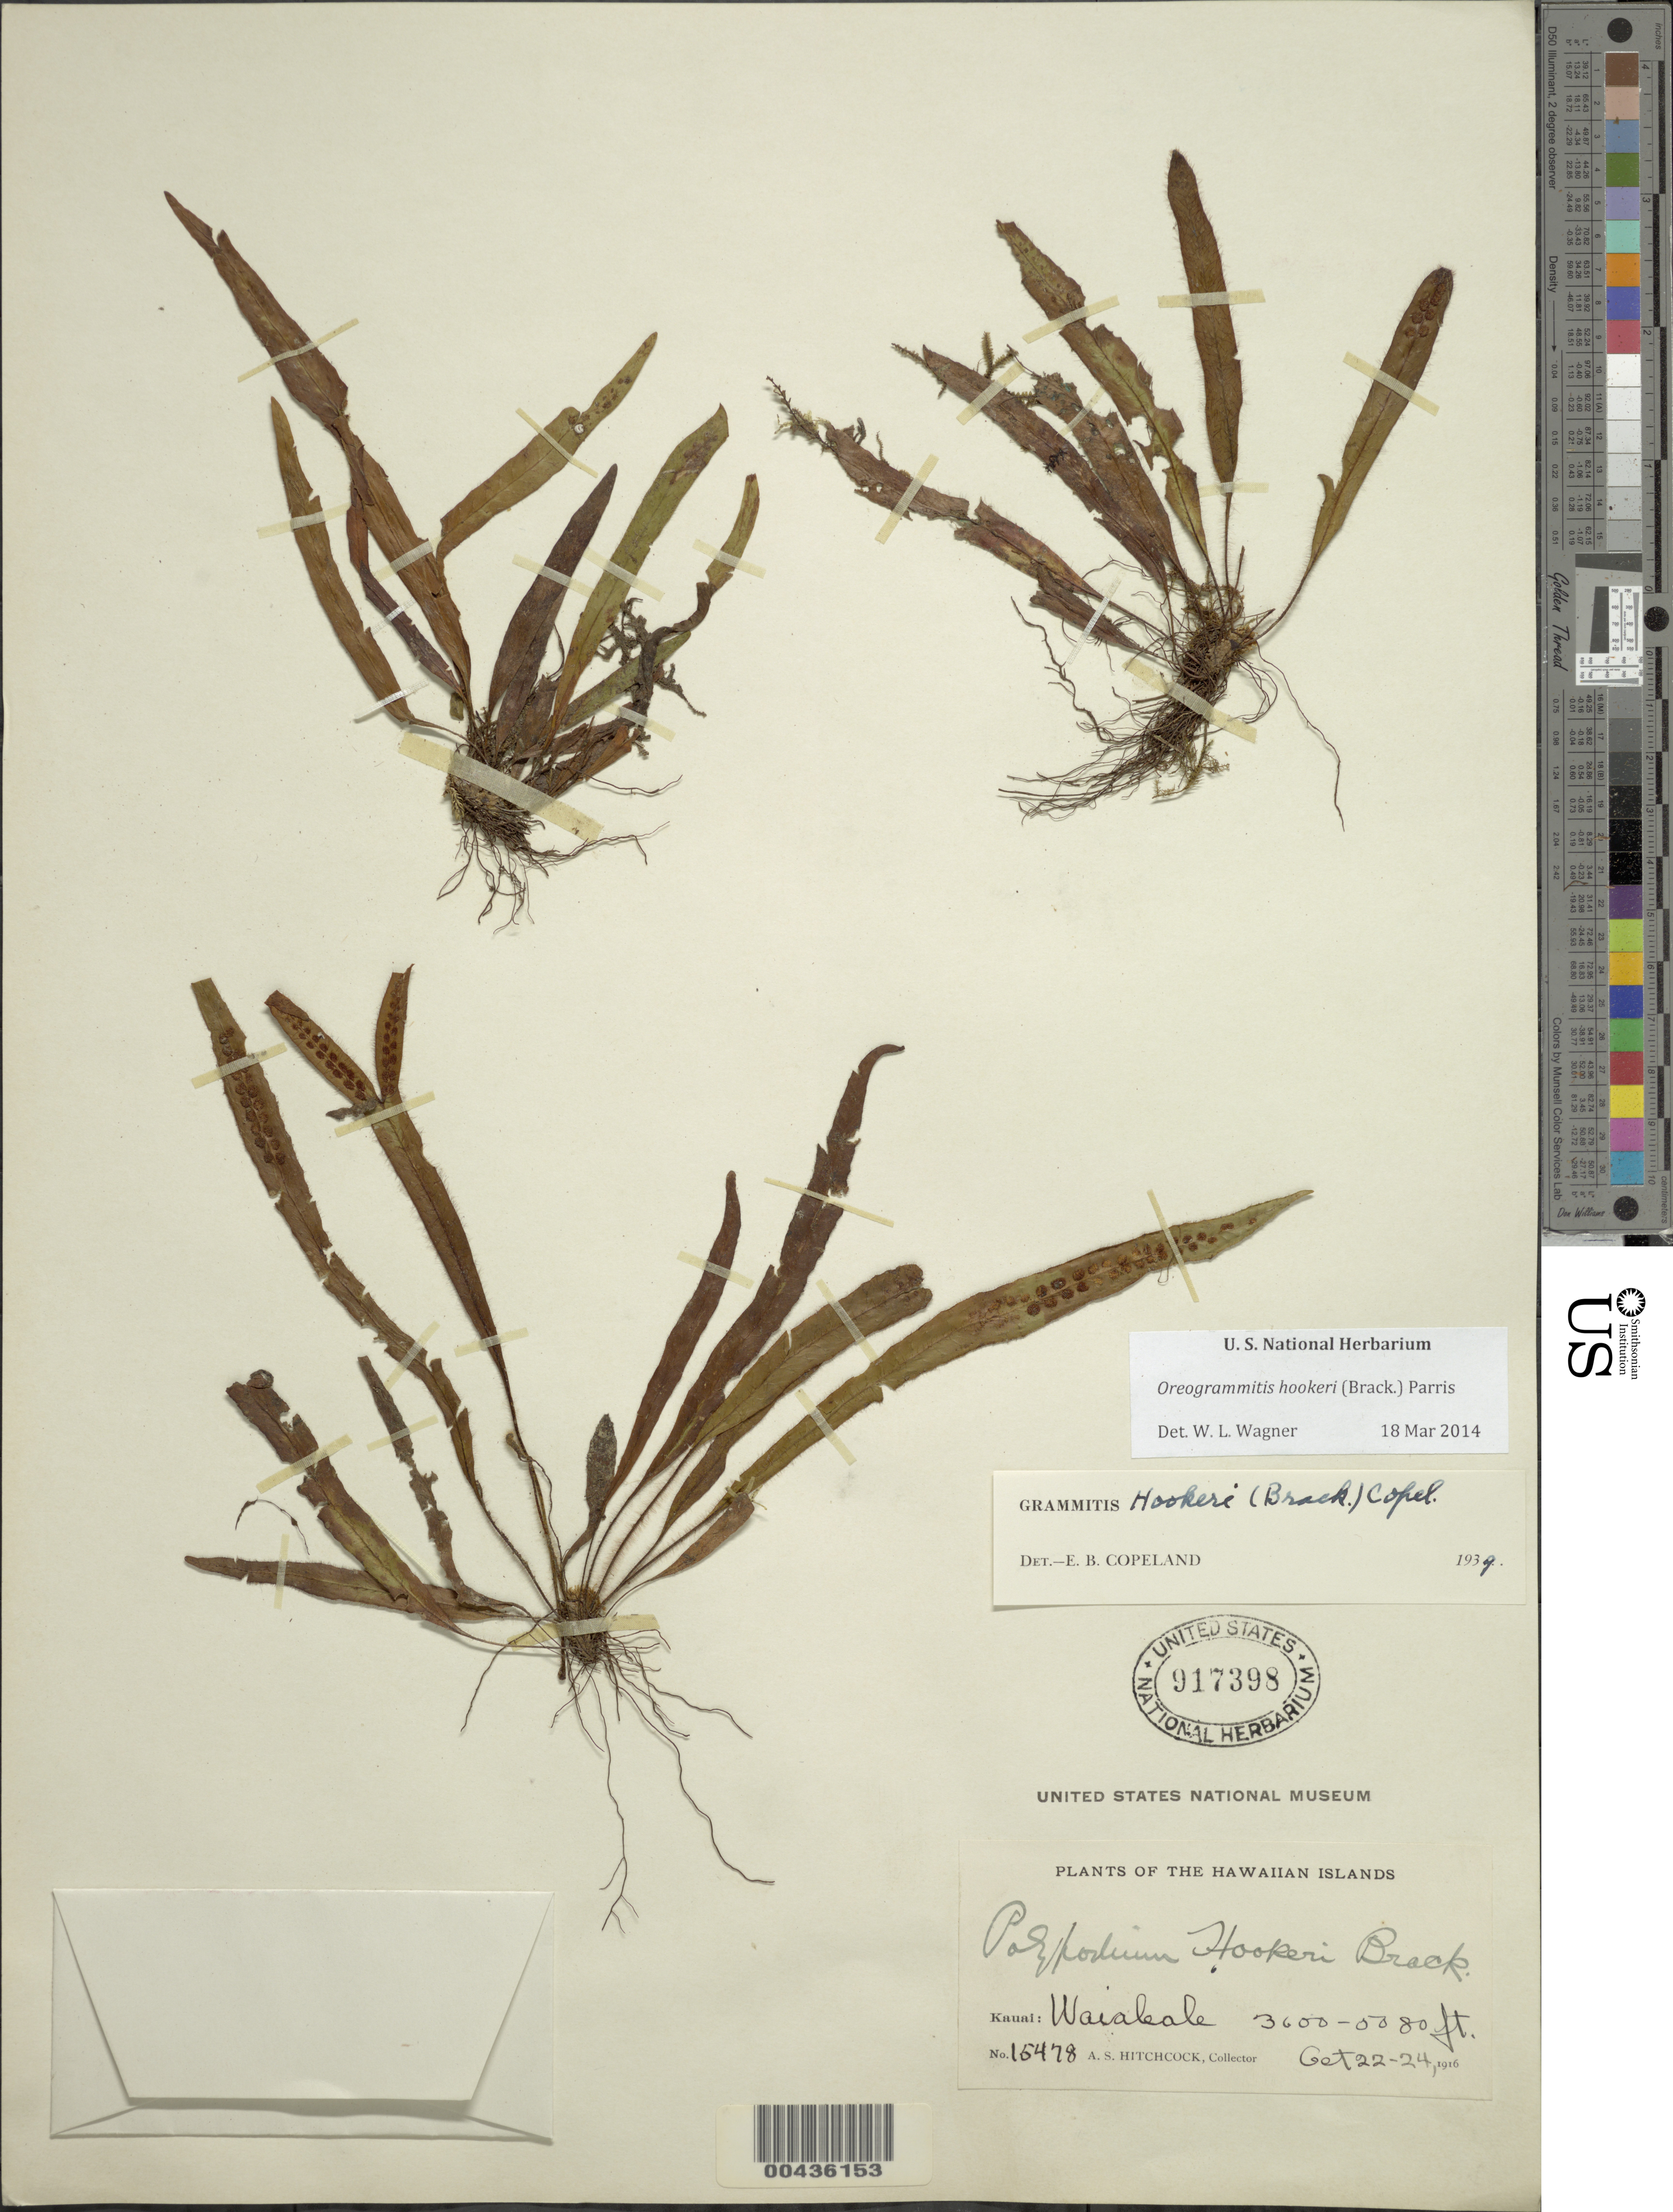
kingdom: Plantae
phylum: Tracheophyta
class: Polypodiopsida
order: Polypodiales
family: Polypodiaceae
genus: Oreogrammitis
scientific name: Oreogrammitis hookeri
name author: (Brack.) Parris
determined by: Wagner, W. L., (BOT), Smithsonian Institution - National Museum of Natural History (UNITED STATES)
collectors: A. S. Hitchcock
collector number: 15478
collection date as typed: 22 Oct 1916 to 24 Oct 1916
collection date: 1916-10-22/1916-10-24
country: United States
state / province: Hawaii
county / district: Kauai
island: Kaua'i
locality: Waialeale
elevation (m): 1097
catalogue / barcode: US 917398